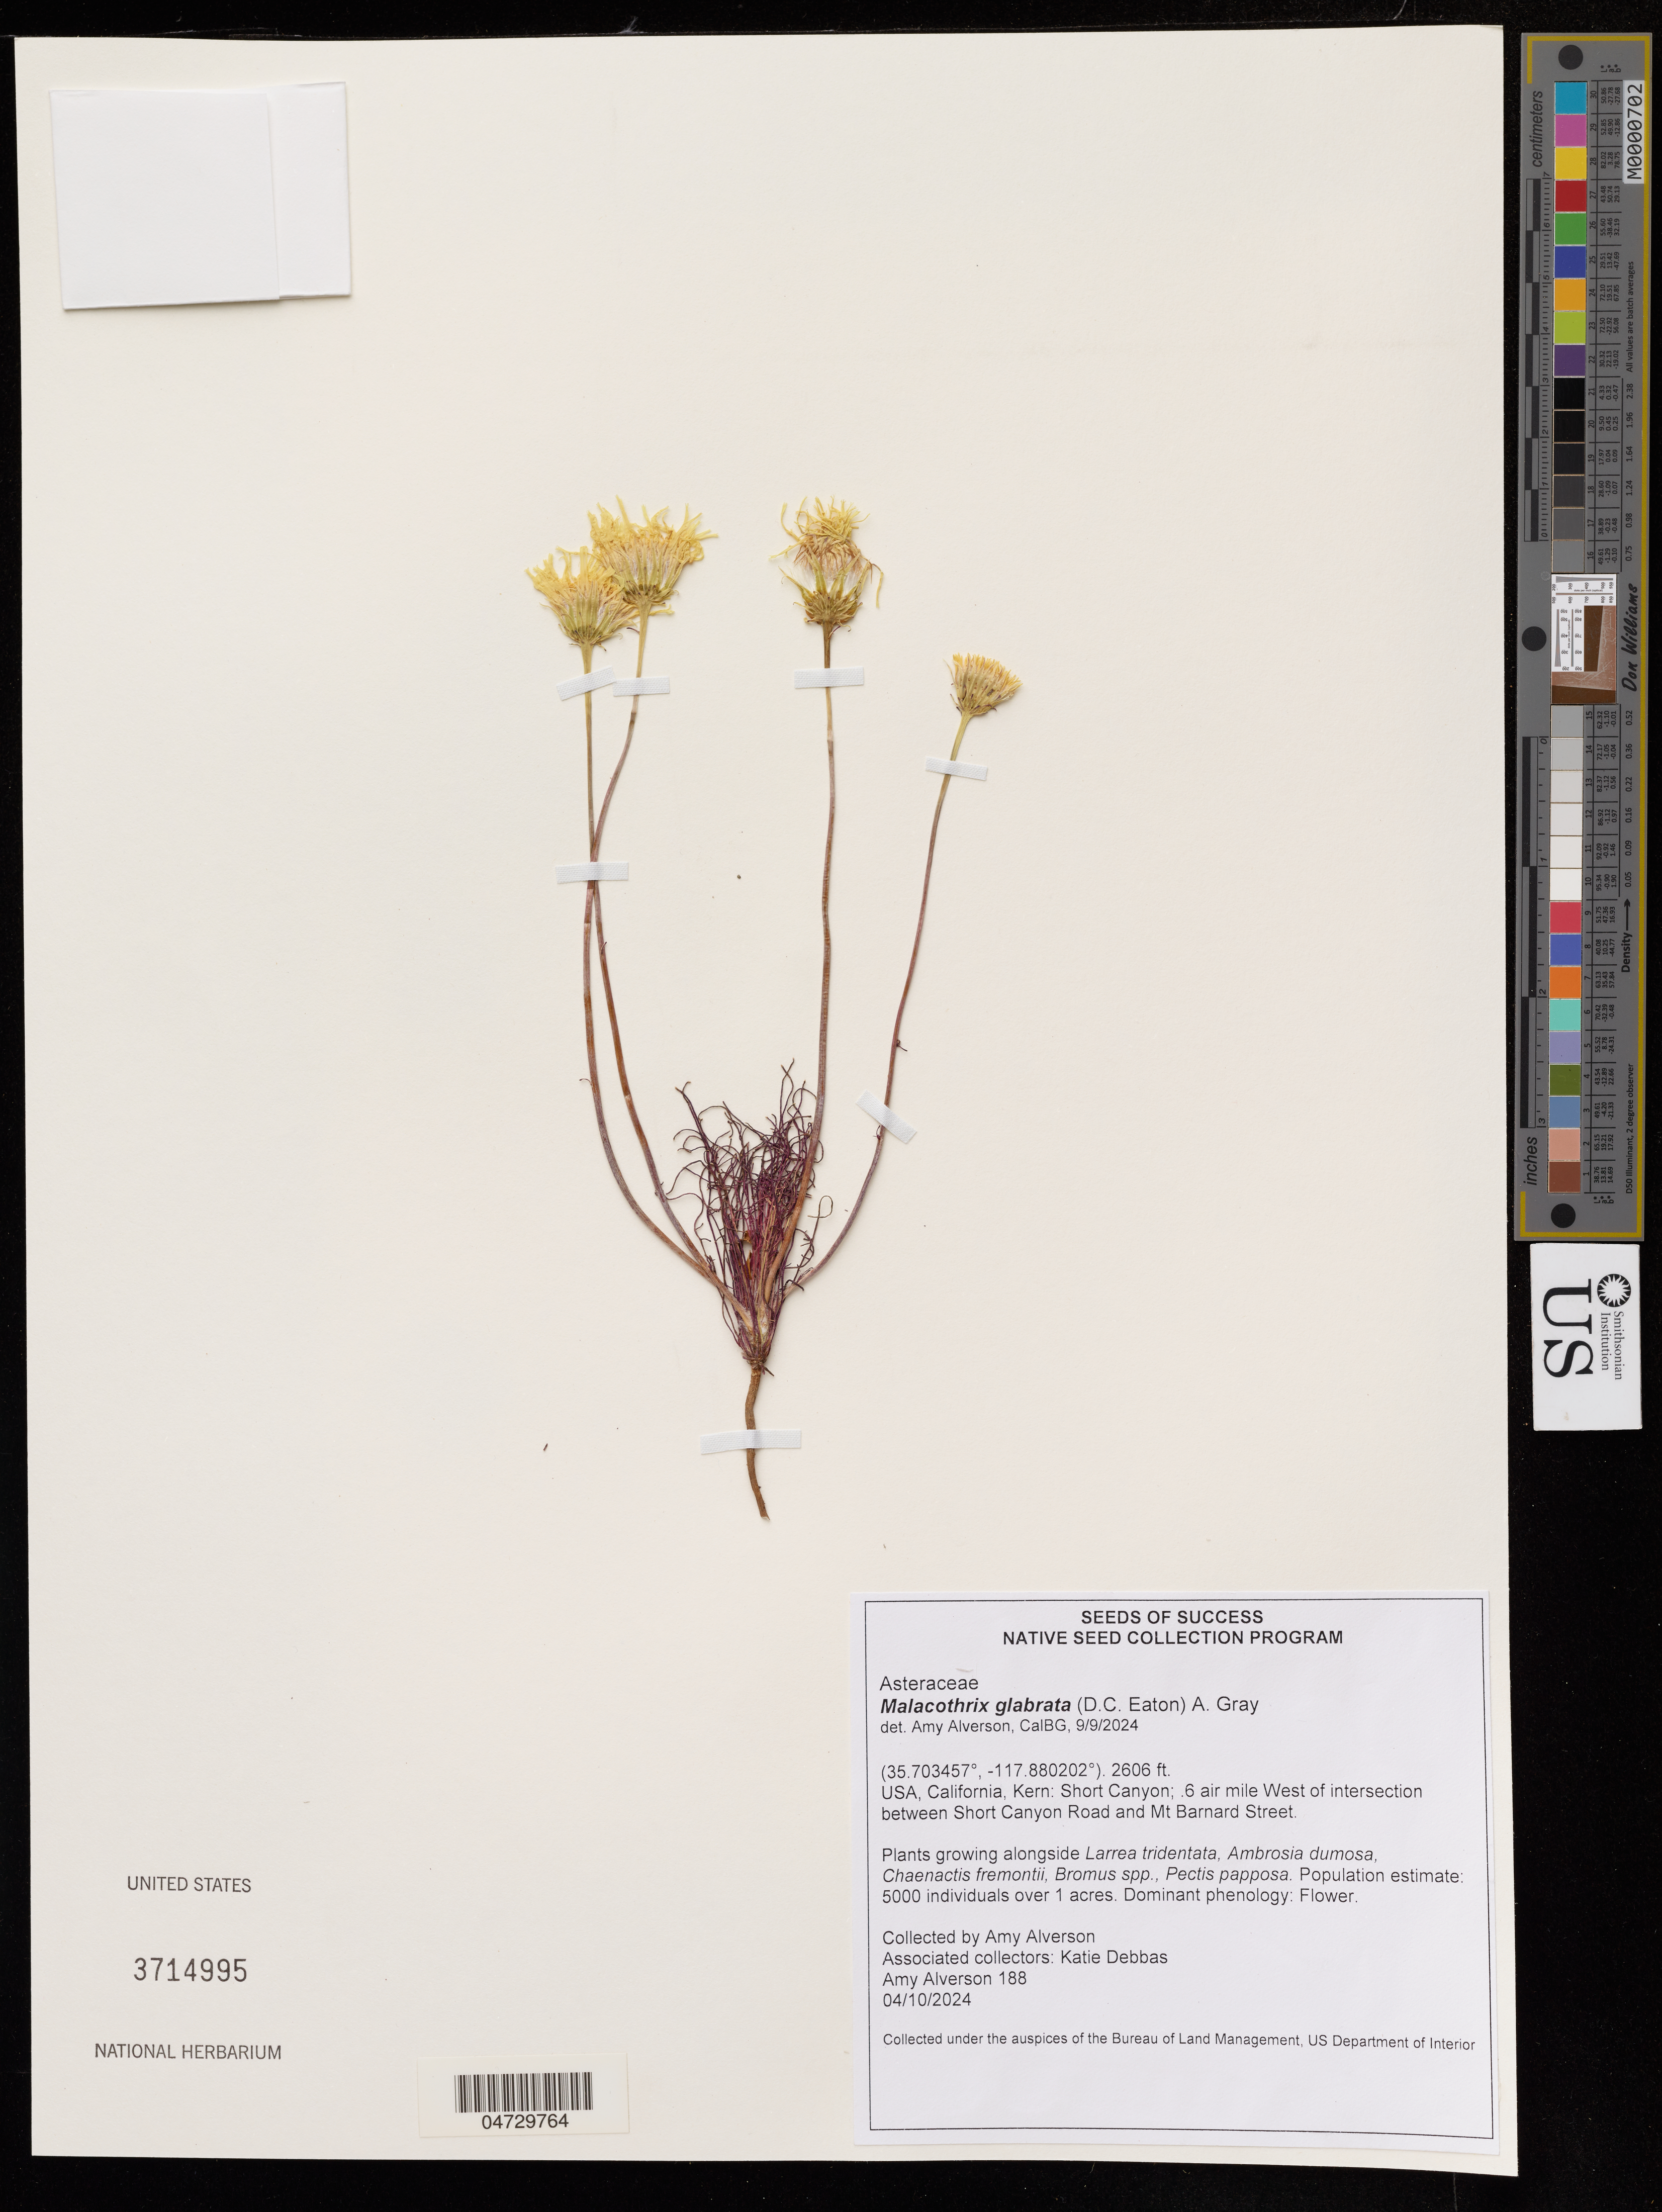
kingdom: Plantae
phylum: Tracheophyta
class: Magnoliopsida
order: Asterales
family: Asteraceae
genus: Malacothrix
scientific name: Malacothrix glabrata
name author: (A. Gray ex D.C. Eaton) A. Gray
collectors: A. Alverson & K. Debbas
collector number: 188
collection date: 2024-04-10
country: United States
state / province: California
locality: Kern: Short Canyon; .6 air mile West of intersection between Short Canyon Road and Mt Barnard Street.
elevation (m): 794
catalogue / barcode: US 3714995